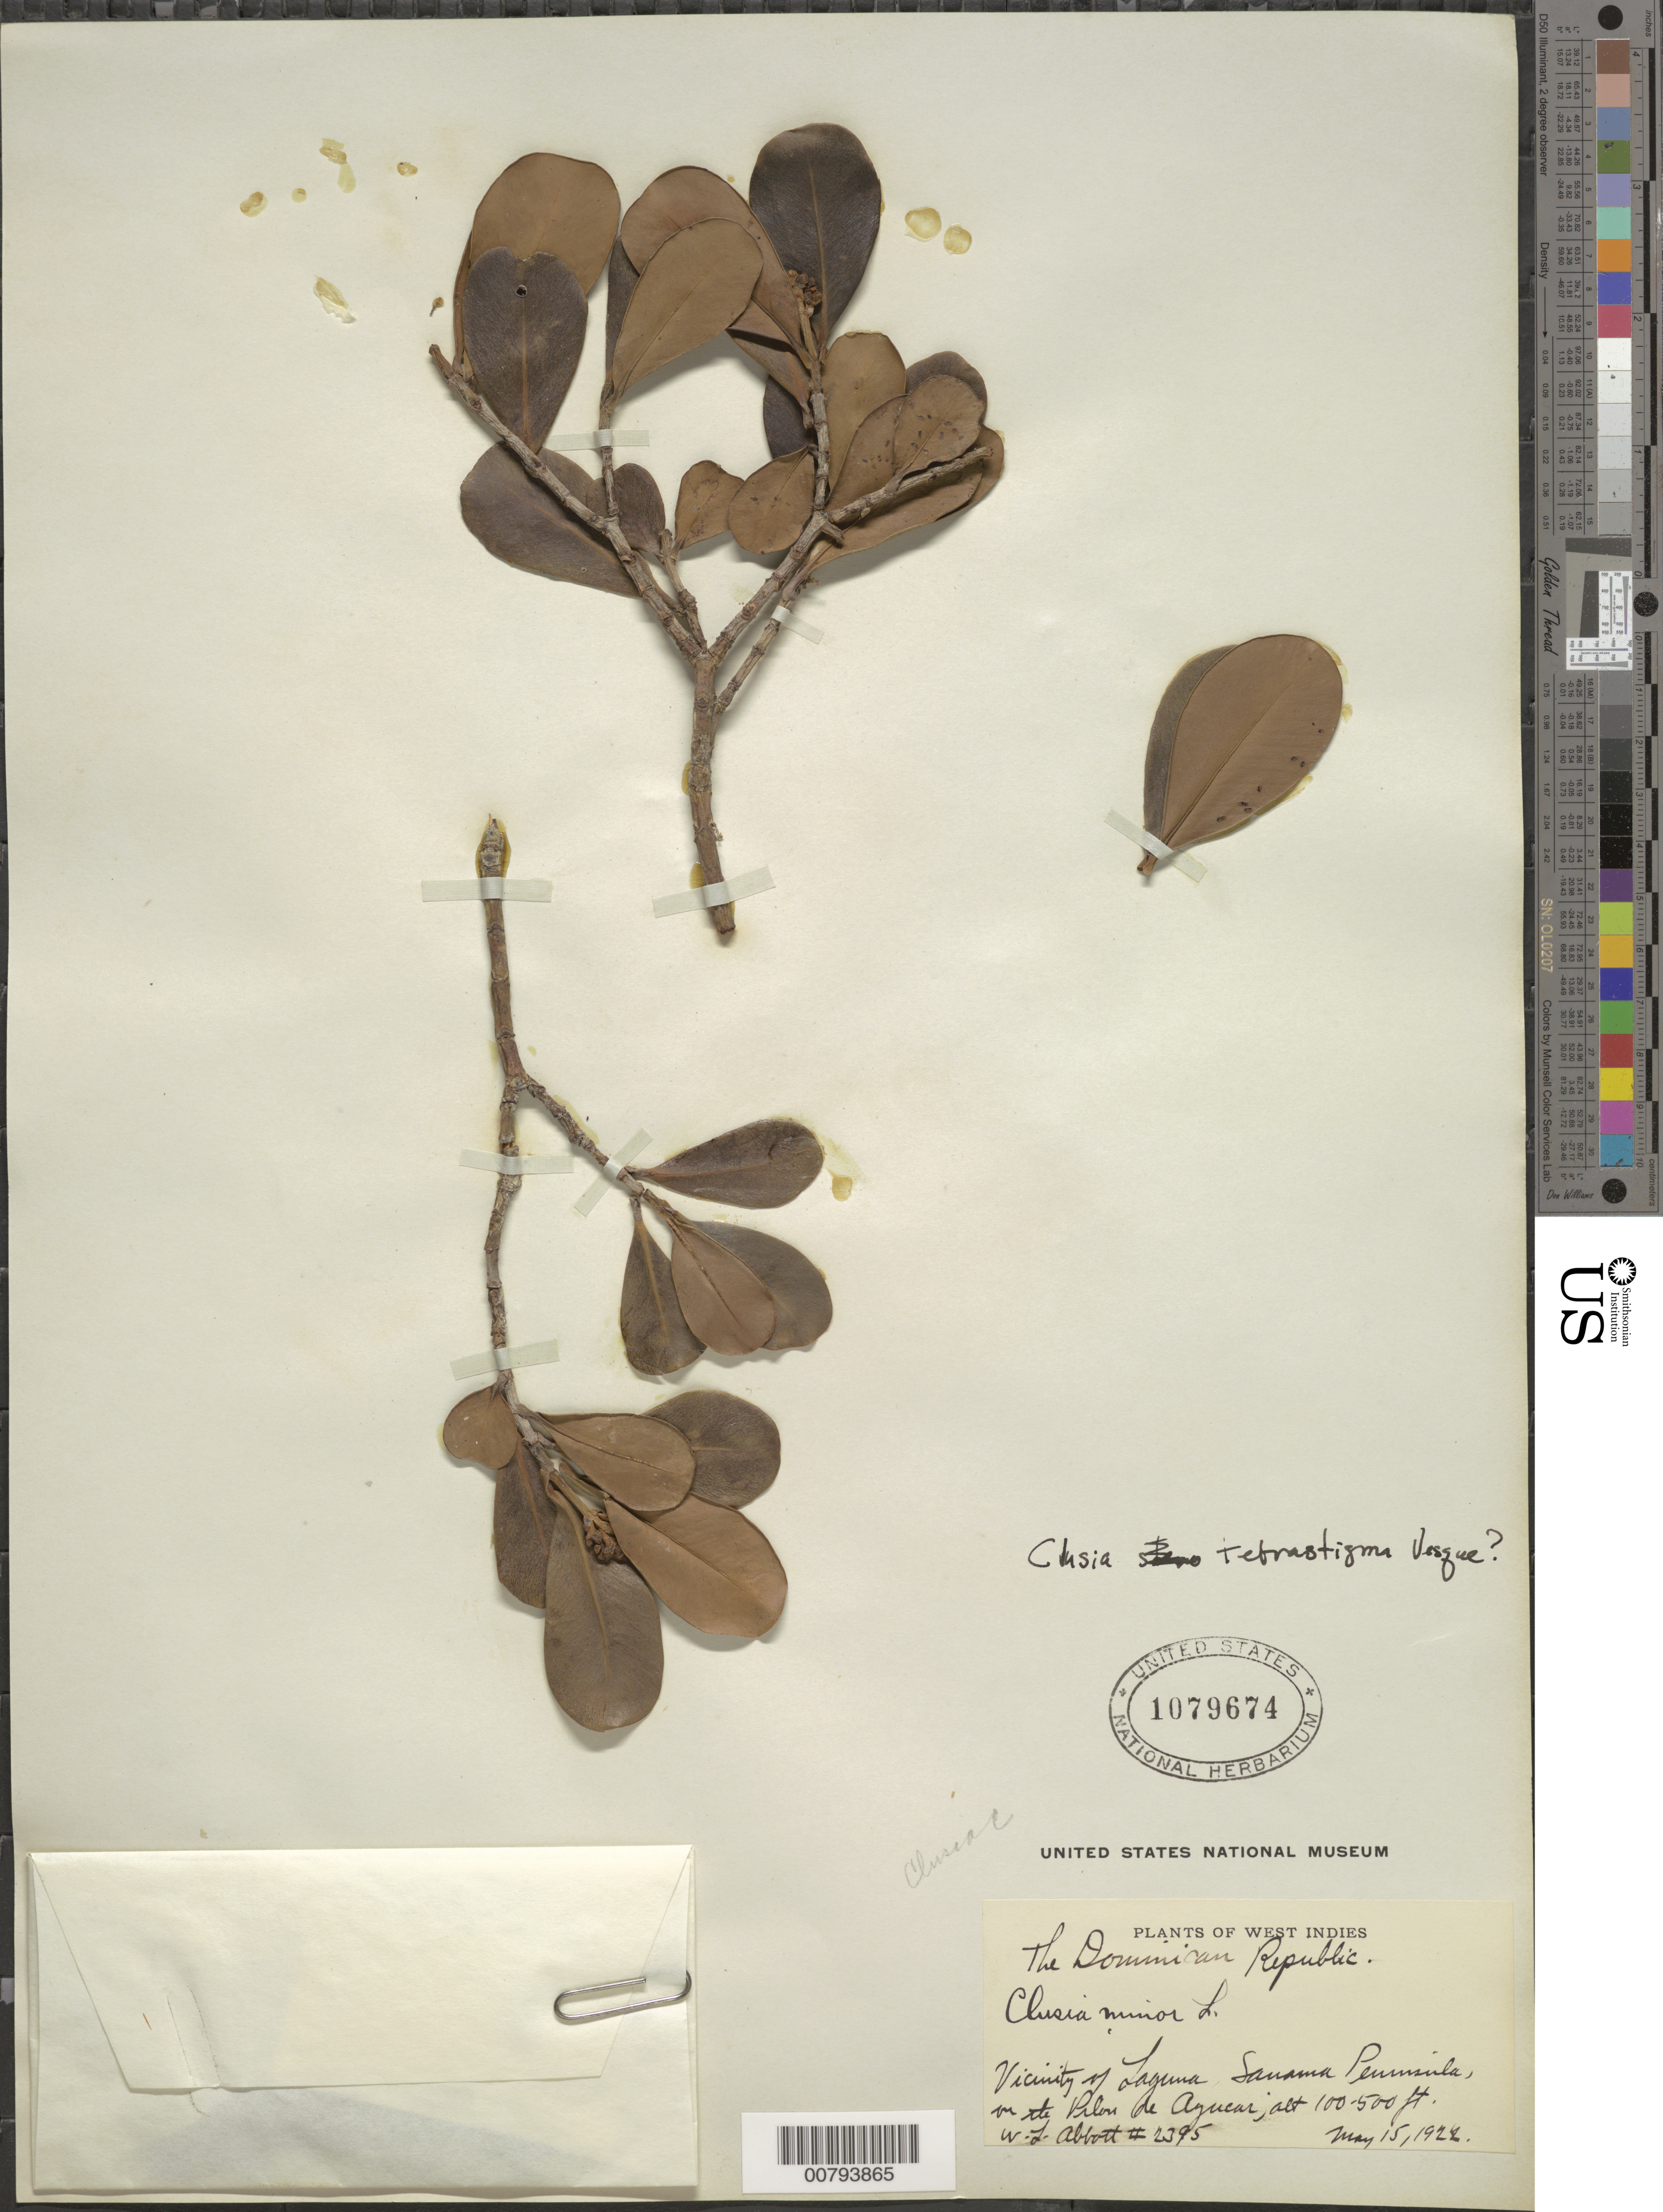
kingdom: Plantae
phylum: Tracheophyta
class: Magnoliopsida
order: Malpighiales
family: Clusiaceae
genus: Clusia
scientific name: Clusia tetrastigma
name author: Vesque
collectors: W. L. Abbott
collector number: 2395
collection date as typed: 15 May 1922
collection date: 1922-05-15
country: Dominican Republic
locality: Vicinity of Laguna. Savanna Peninsula, on Pilon de Aguear.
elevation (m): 30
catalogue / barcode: US 1079674